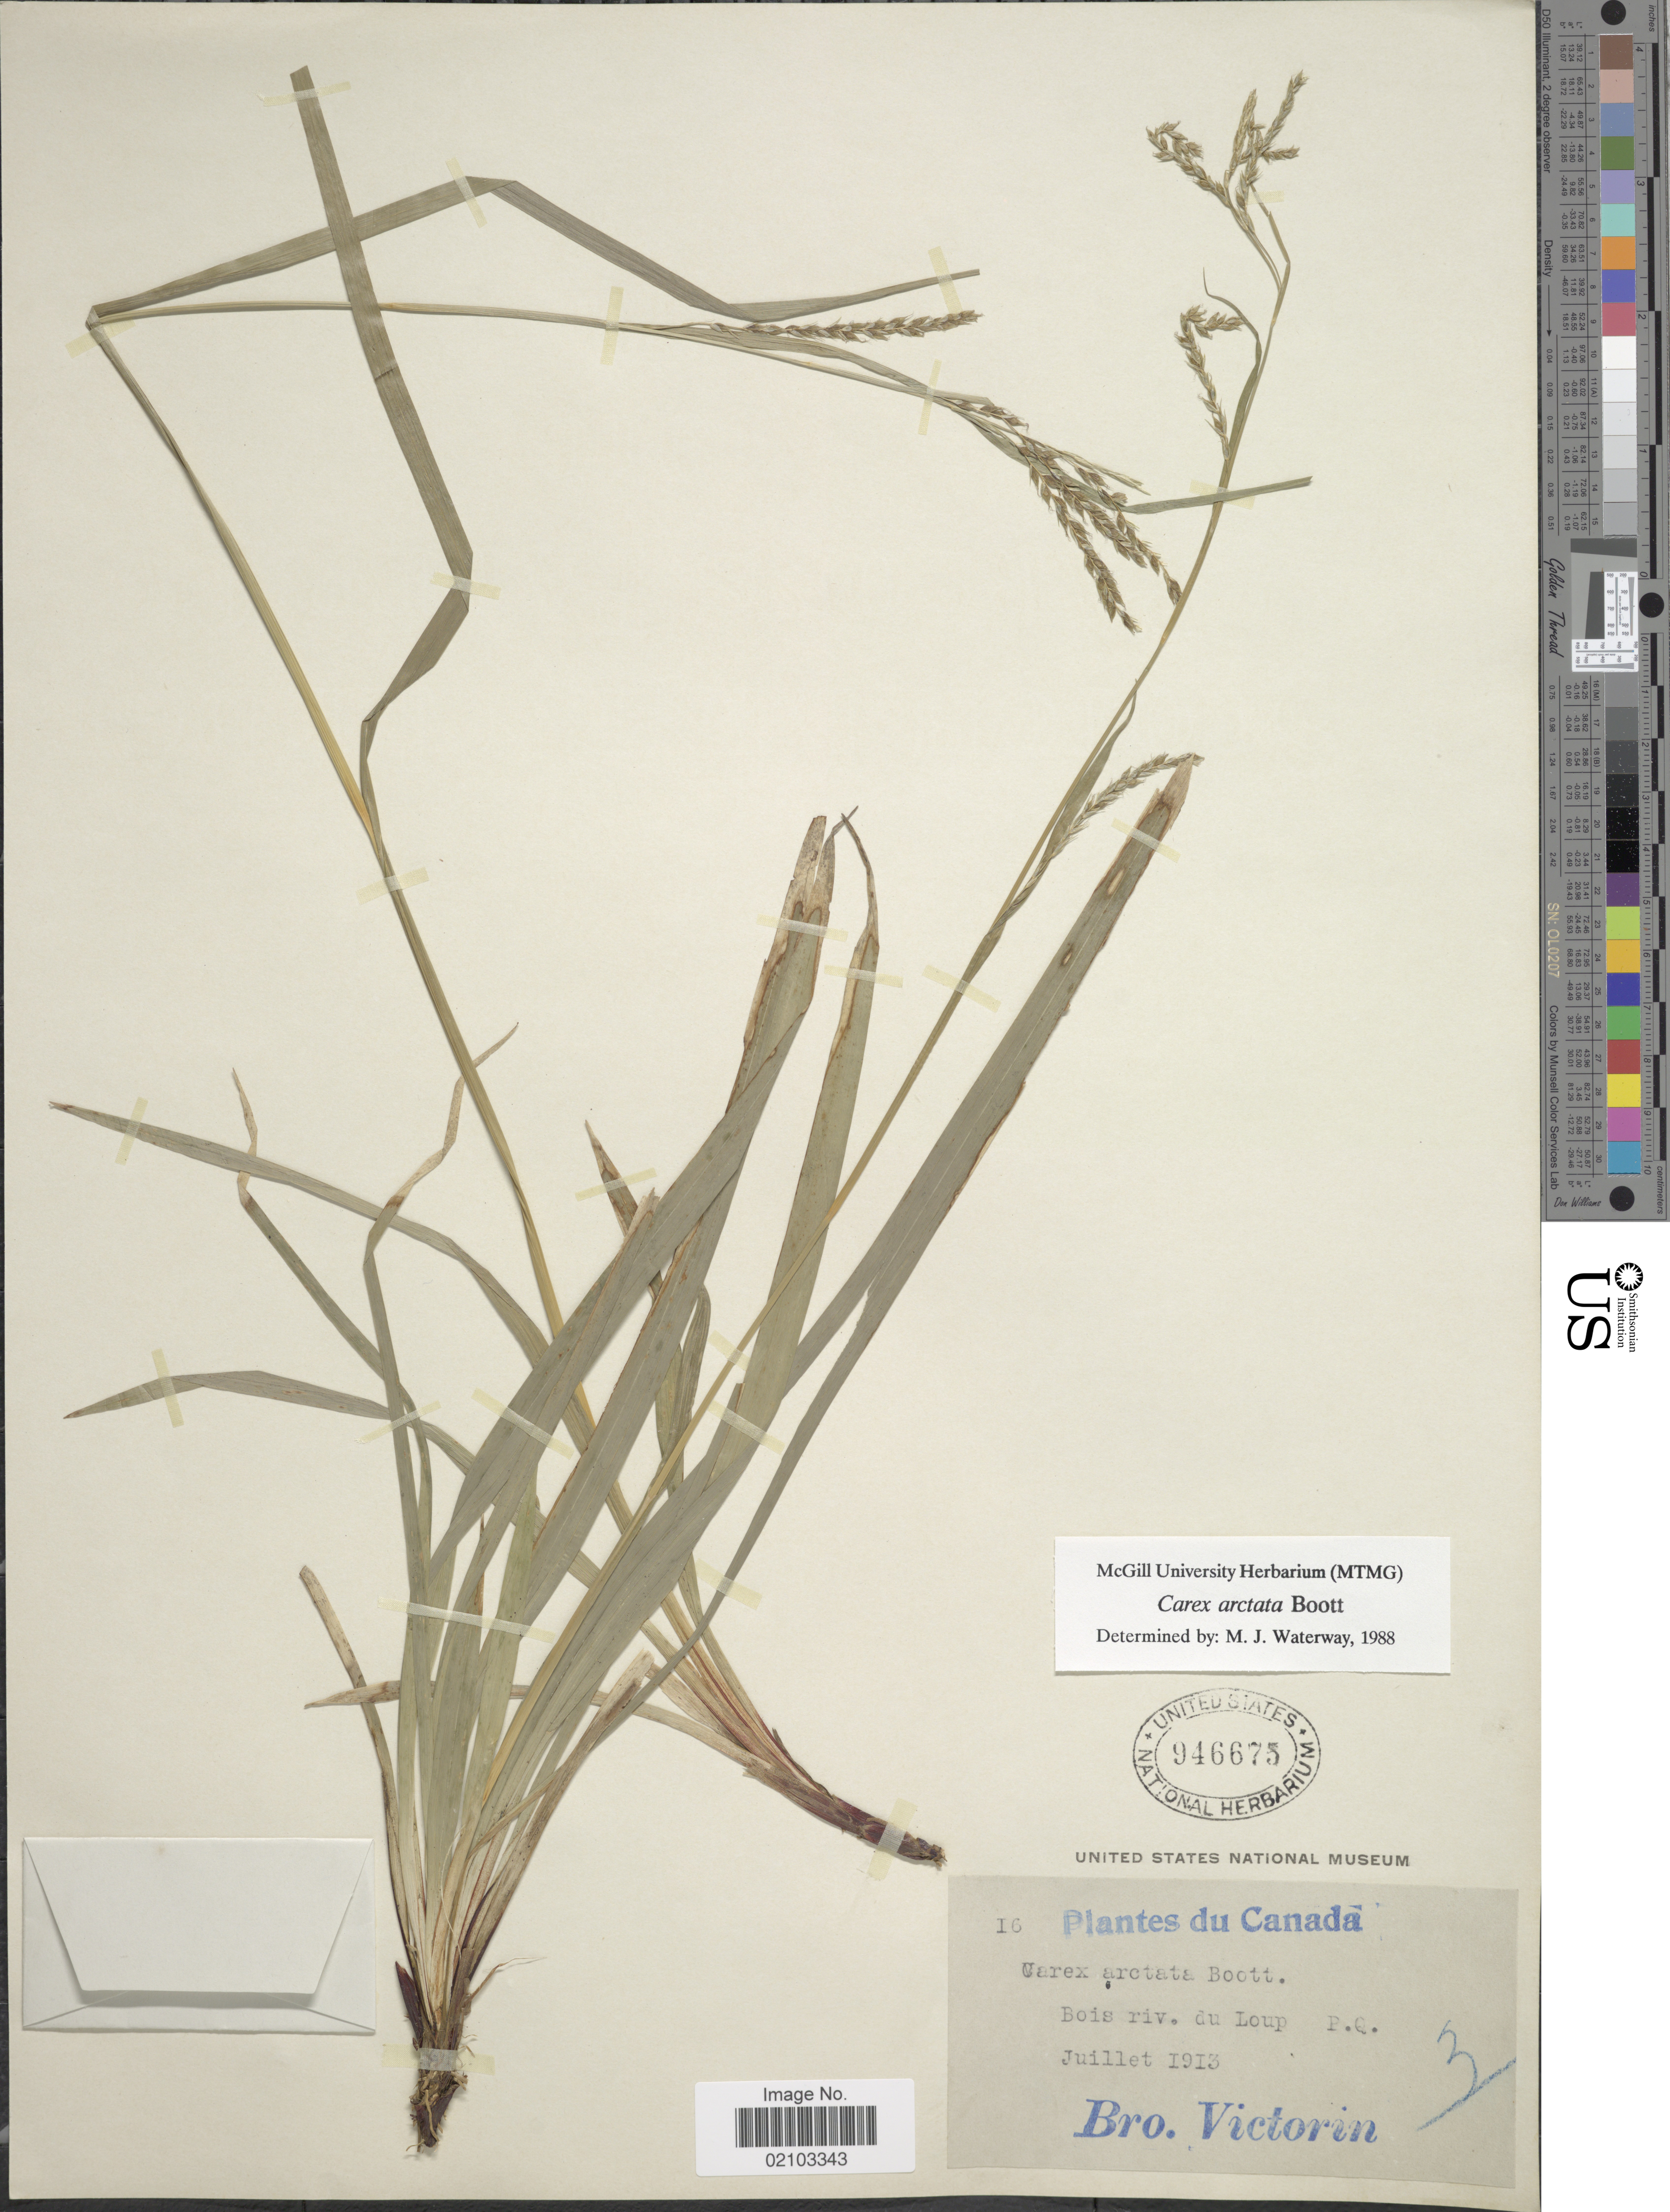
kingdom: Plantae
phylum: Tracheophyta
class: Liliopsida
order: Poales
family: Cyperaceae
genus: Carex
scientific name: Carex arctata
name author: Boott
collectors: B. Victorin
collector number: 16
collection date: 1913-07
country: Canada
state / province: Quebec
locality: Bois riv. du Loup P.Q.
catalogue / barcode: US 946675